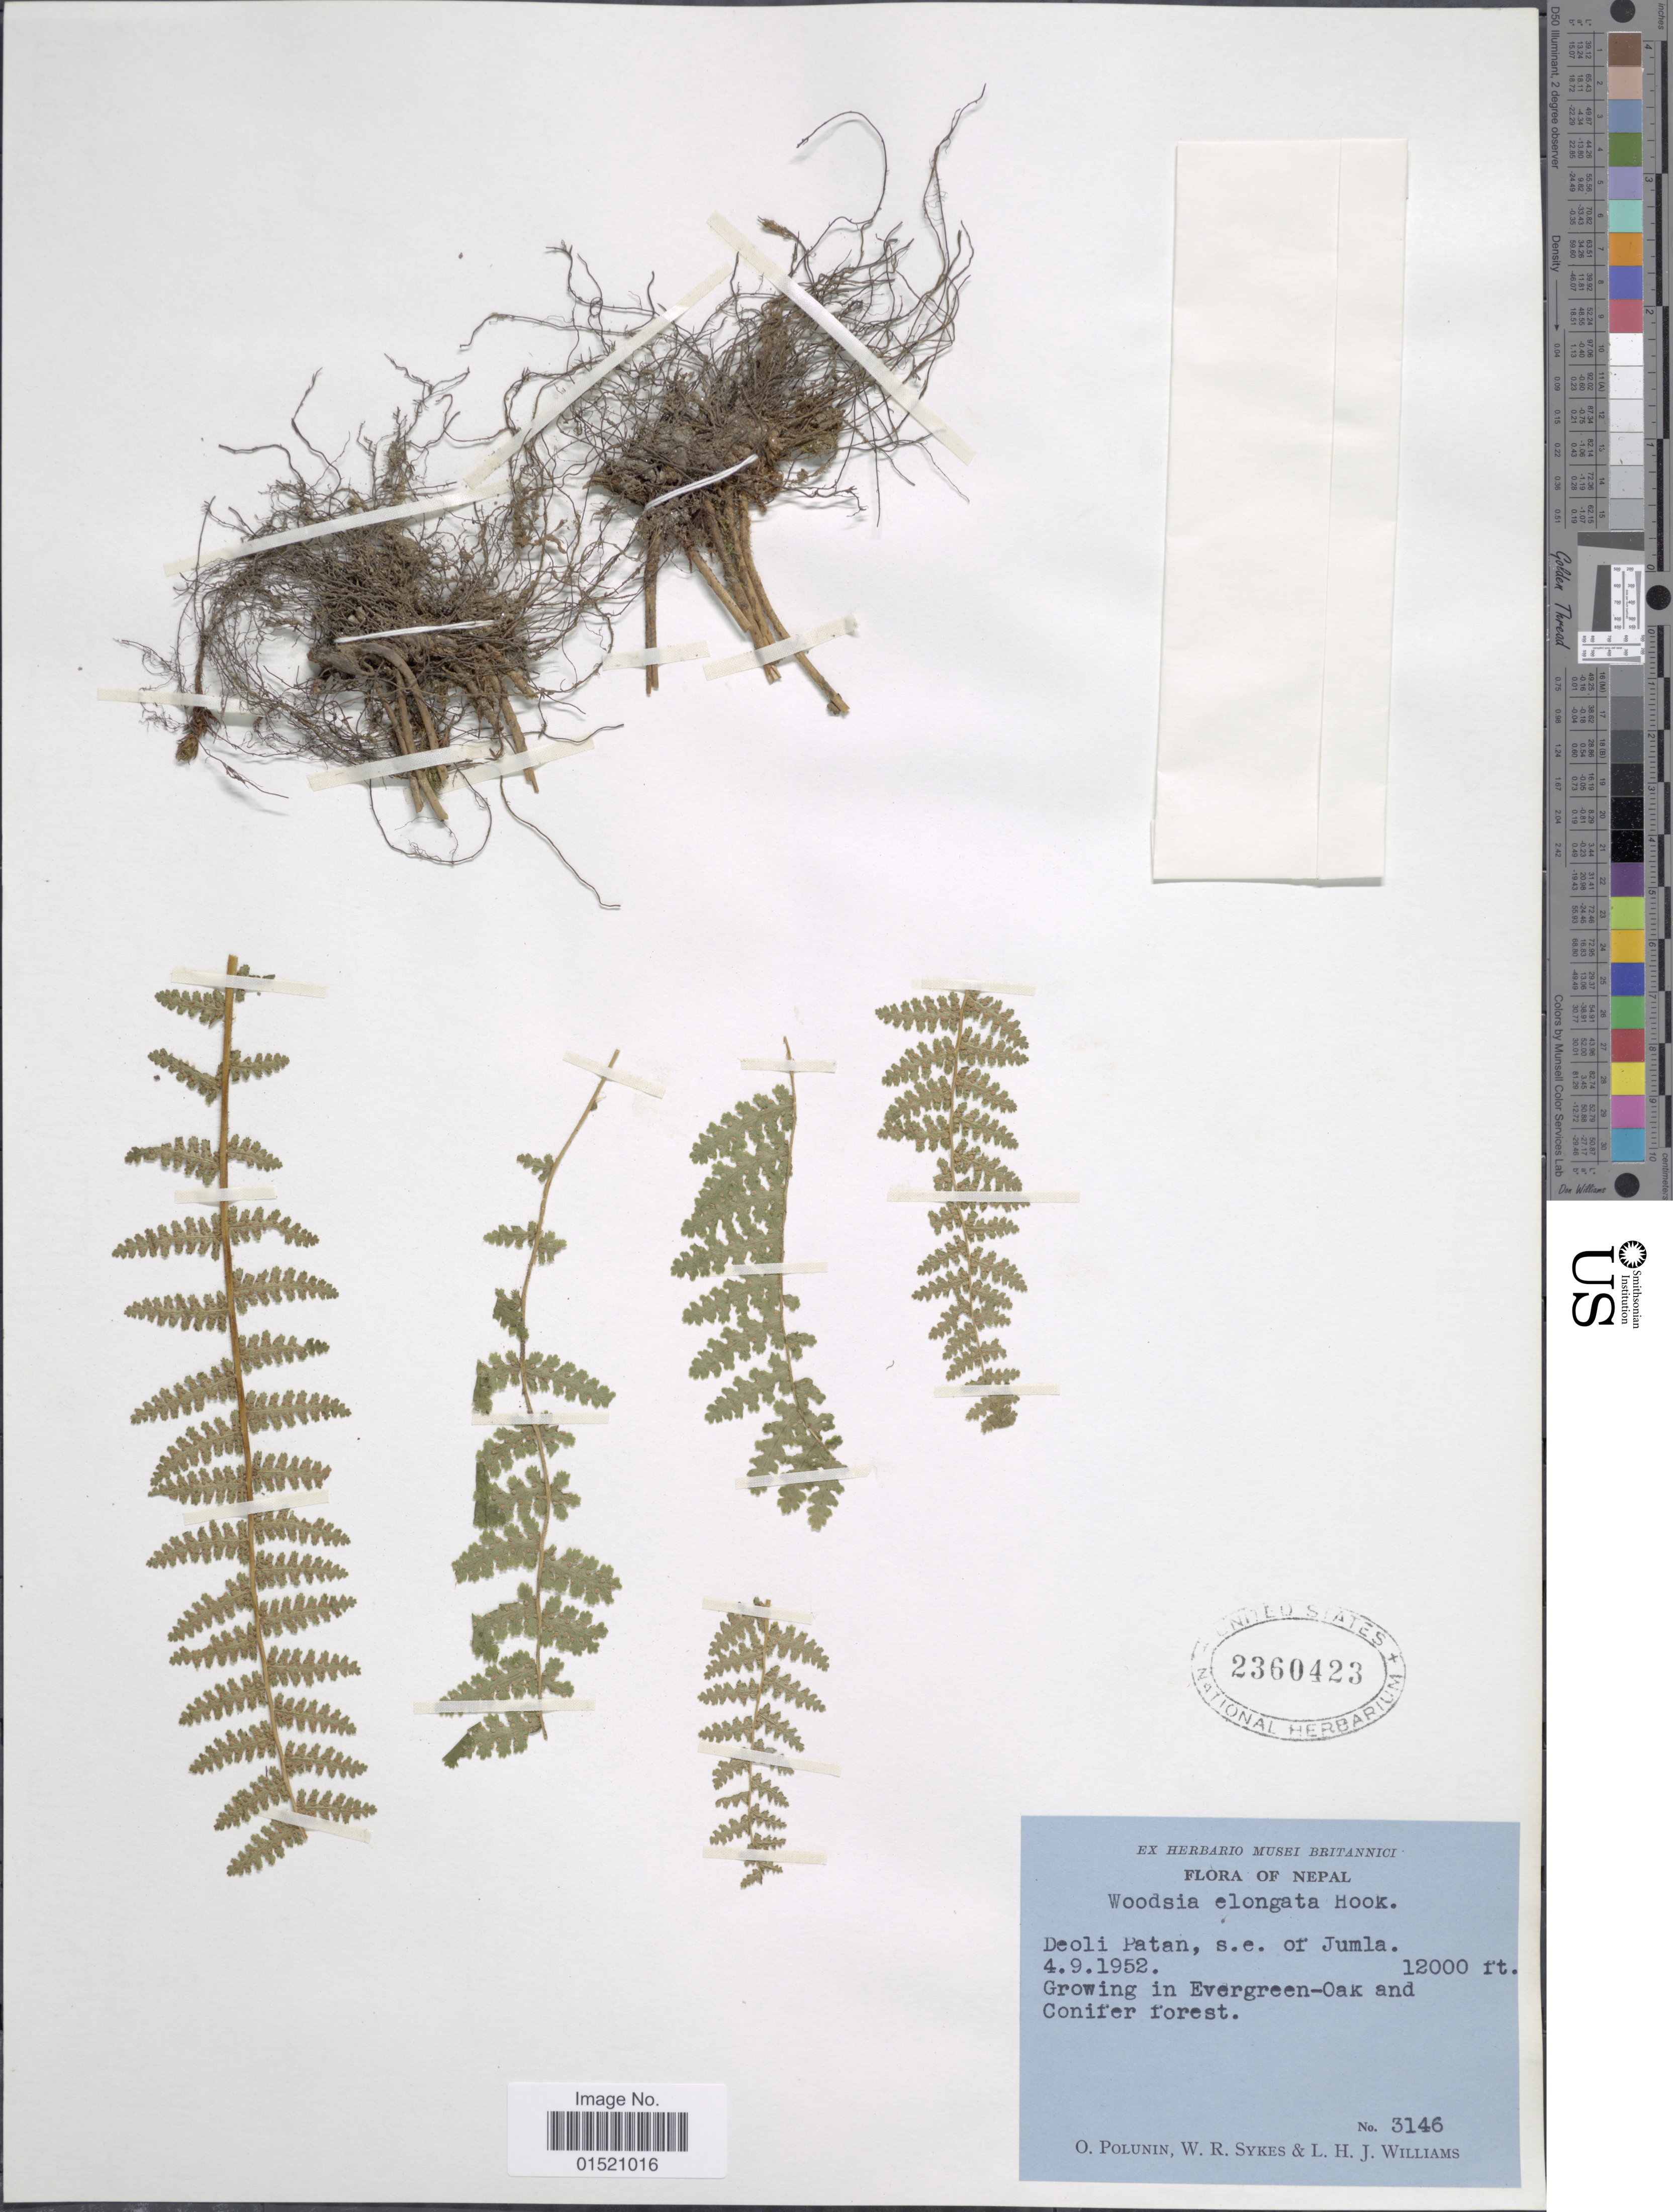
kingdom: Plantae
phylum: Tracheophyta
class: Polypodiopsida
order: Polypodiales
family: Woodsiaceae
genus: Woodsia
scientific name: Woodsia elongata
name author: Hook.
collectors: O. V. Polunin, W. R. Sykes & L. H. J. Williams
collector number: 3146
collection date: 1952-09-04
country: Nepal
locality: Deoli Patan, s.e. of Jumla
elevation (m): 3658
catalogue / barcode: US 2360423